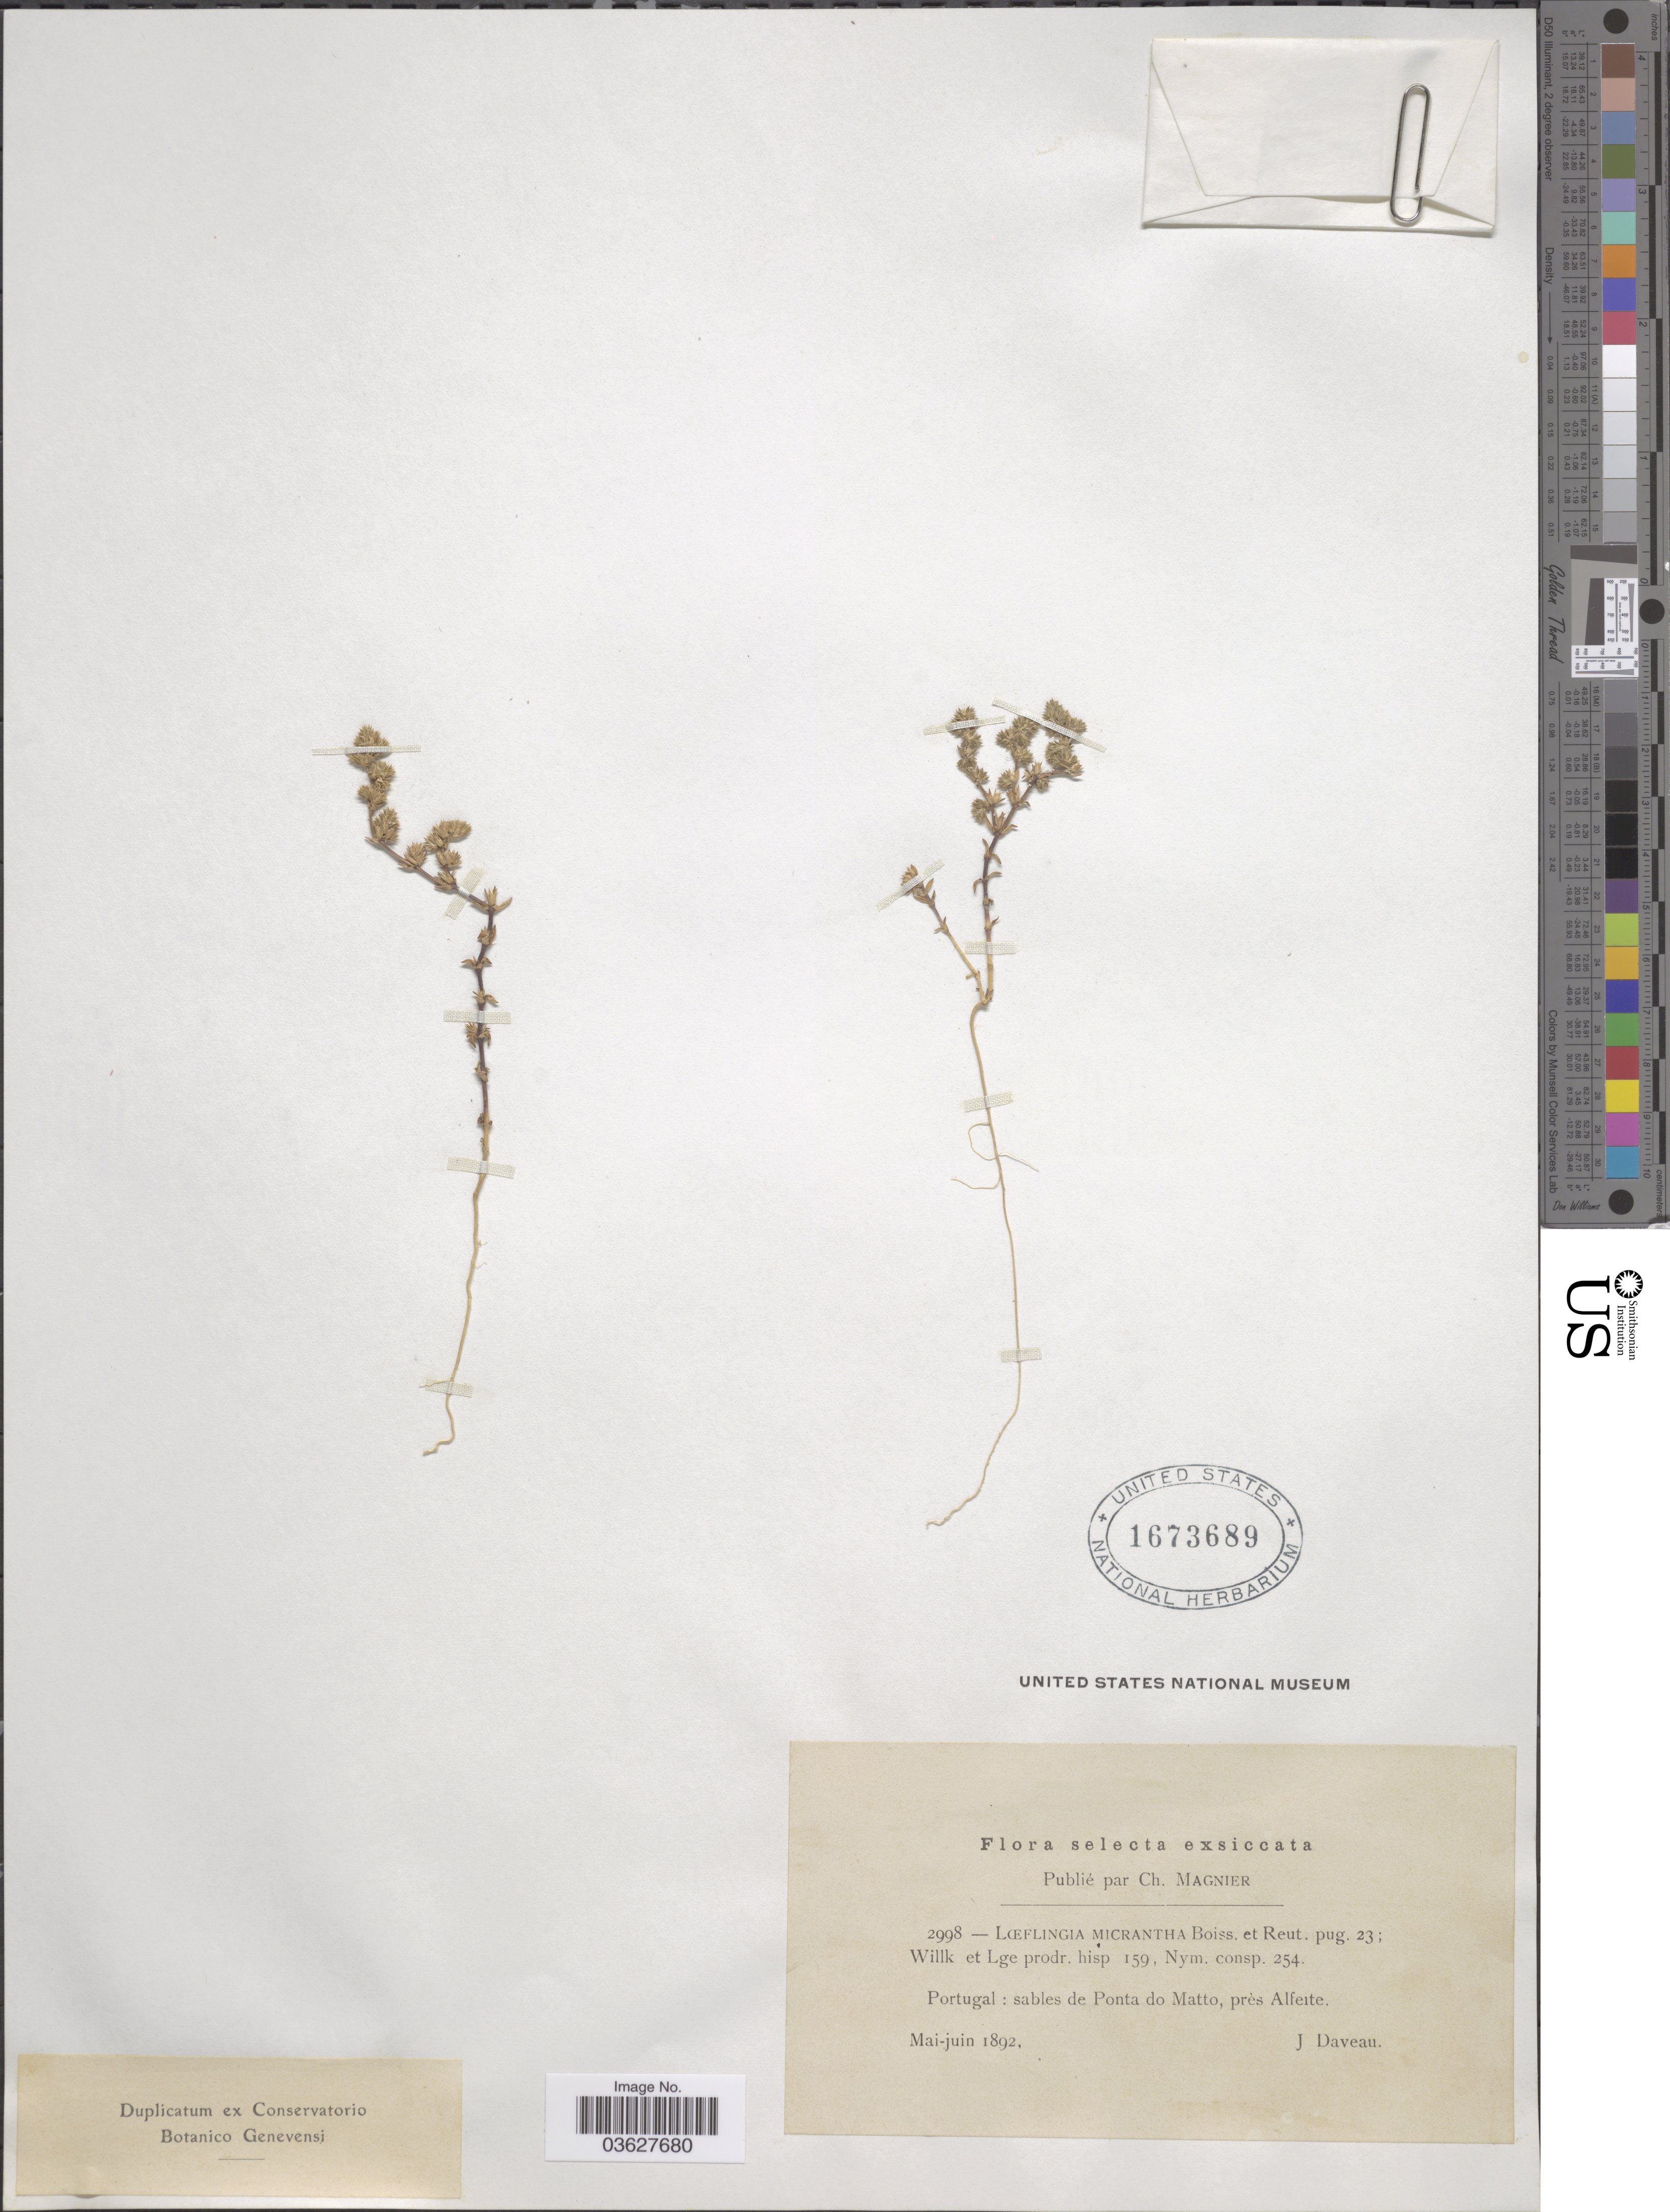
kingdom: Plantae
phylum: Tracheophyta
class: Magnoliopsida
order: Caryophyllales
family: Caryophyllaceae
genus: Loeflingia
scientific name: Loeflingia micrantha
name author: Boiss. & Reut.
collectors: J. Daveau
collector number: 2998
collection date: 1892-05/1892-06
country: Portugal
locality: Sables de Ponta do Matto, près Alfeite.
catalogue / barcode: US 1673689